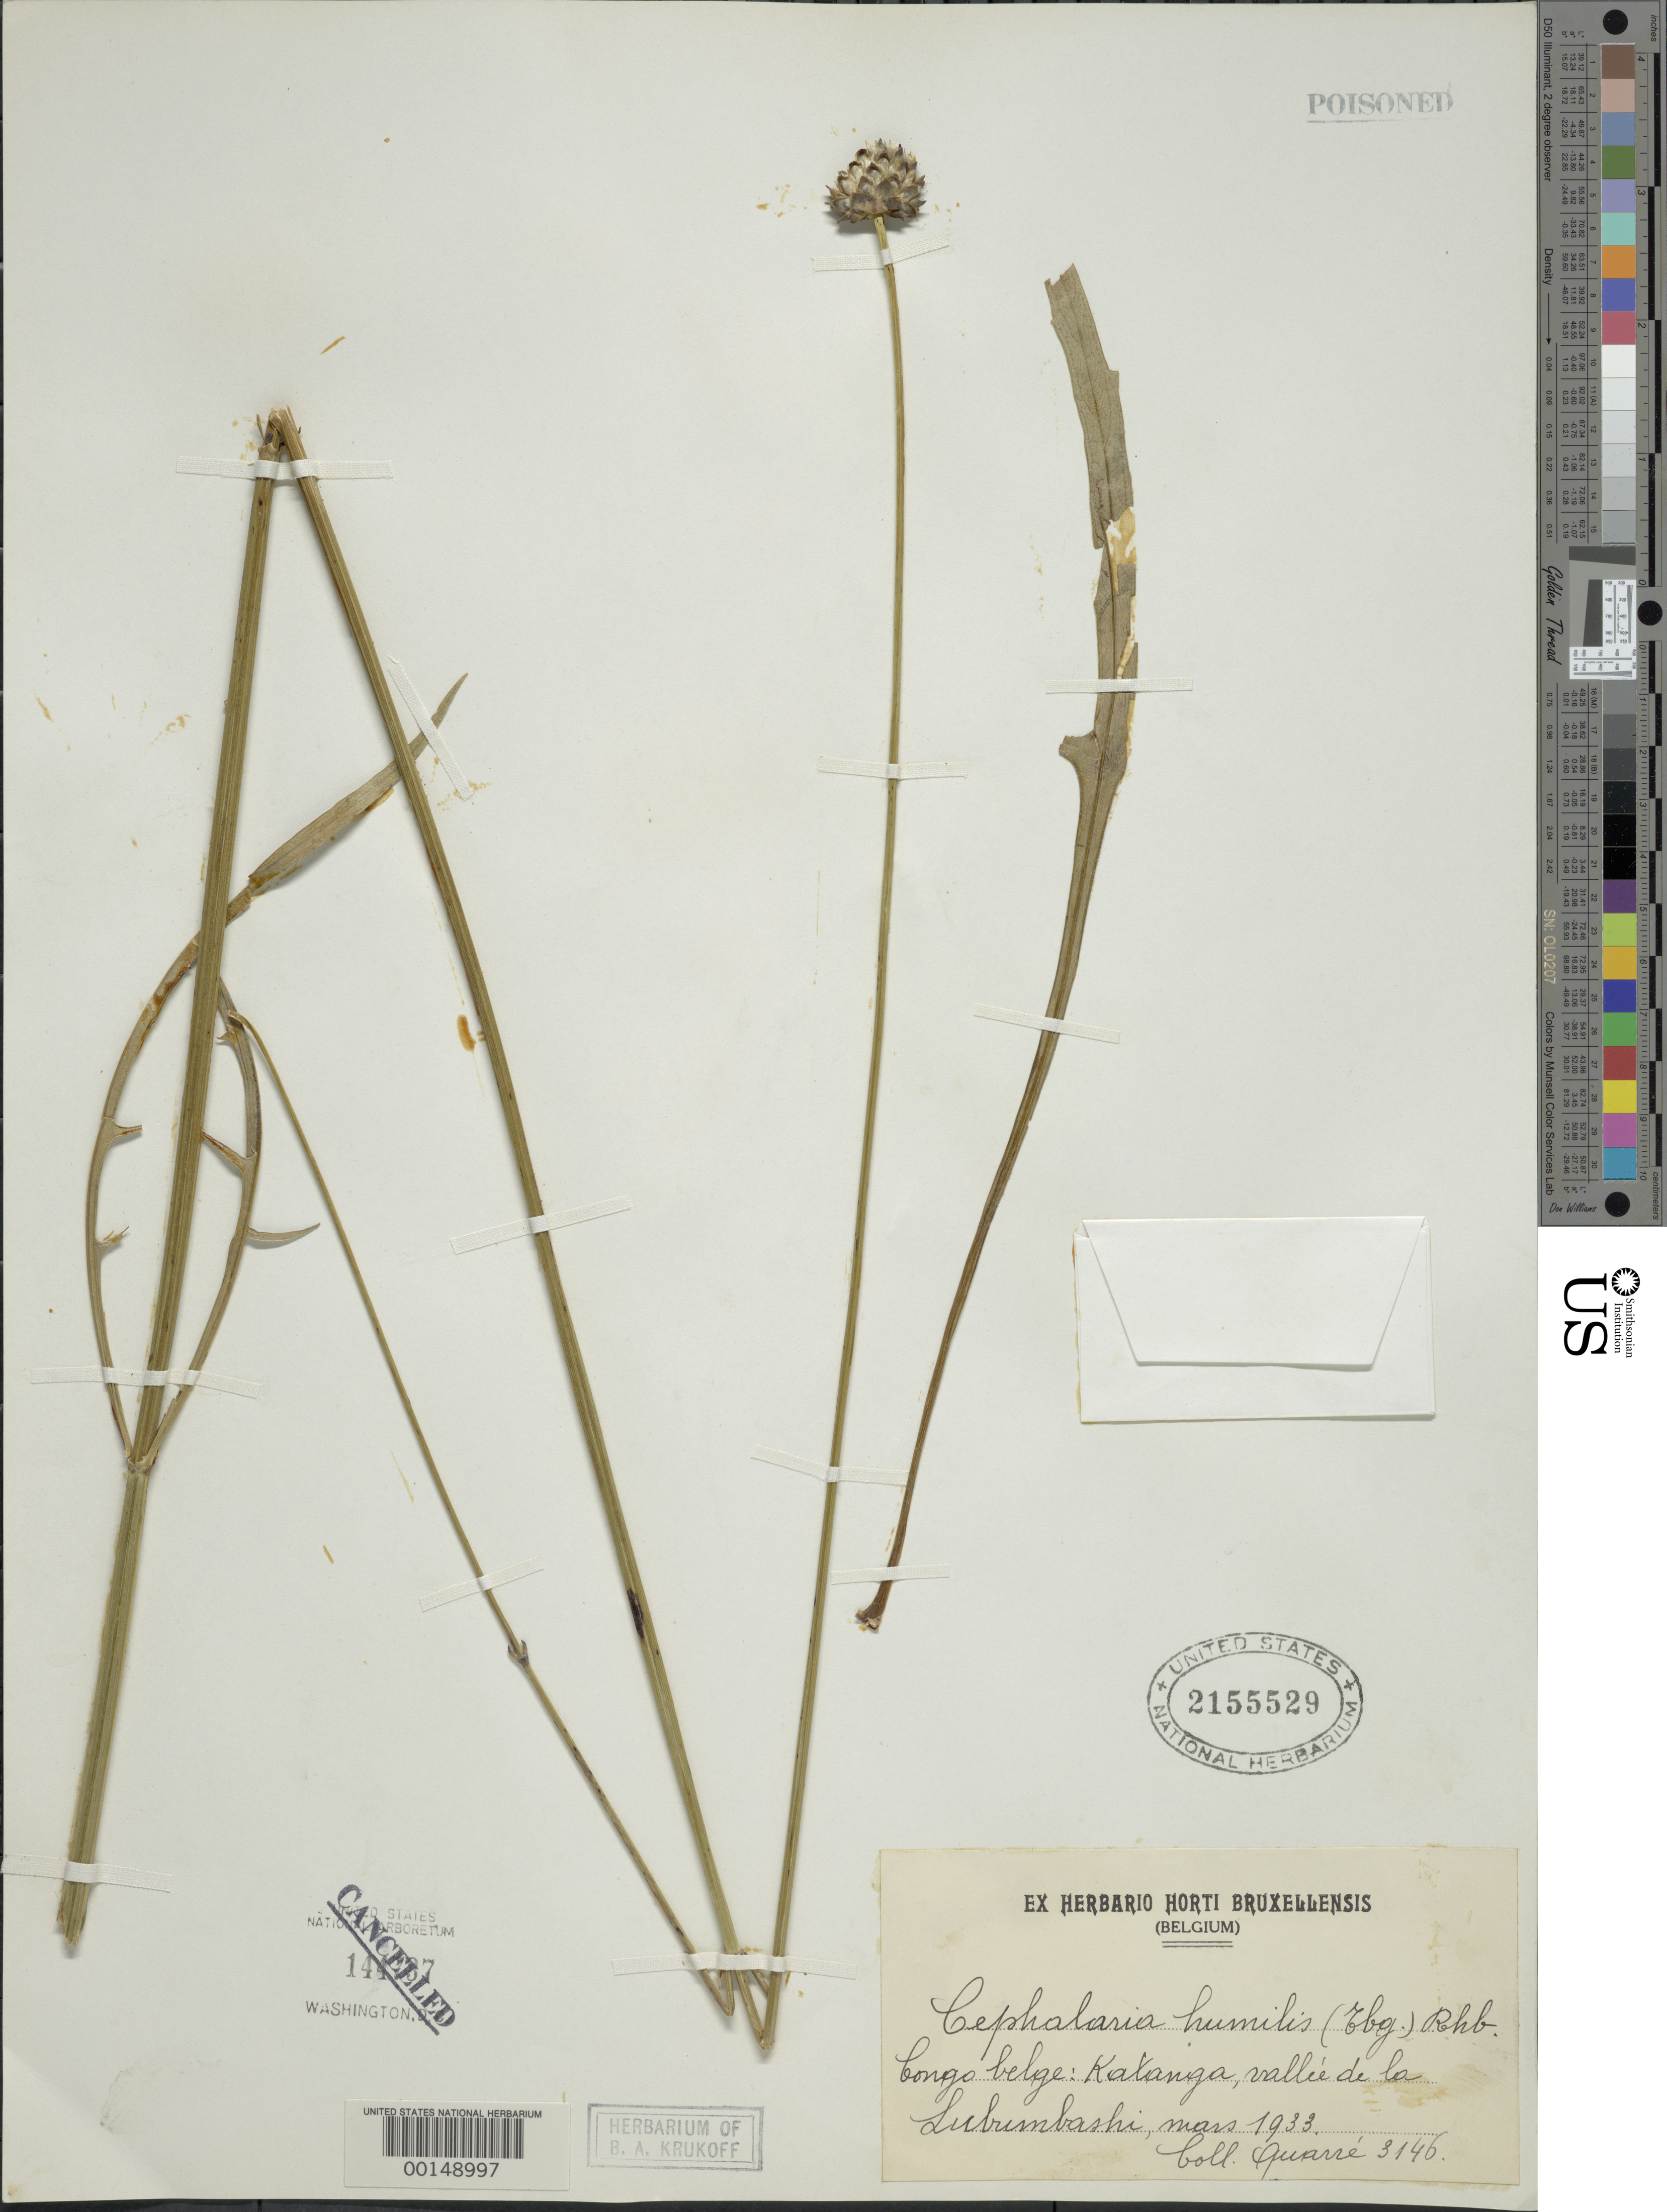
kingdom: Plantae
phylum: Tracheophyta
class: Magnoliopsida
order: Dipsacales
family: Caprifoliaceae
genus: Cephalaria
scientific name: Cephalaria humilis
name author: Roem. & Schult.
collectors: -. Iwarre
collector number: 3146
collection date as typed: Mar 1946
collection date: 1946-03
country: Congo, Democratic Republic of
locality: Kalaniga, vallee de la Lubumbashi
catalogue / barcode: US 2155529